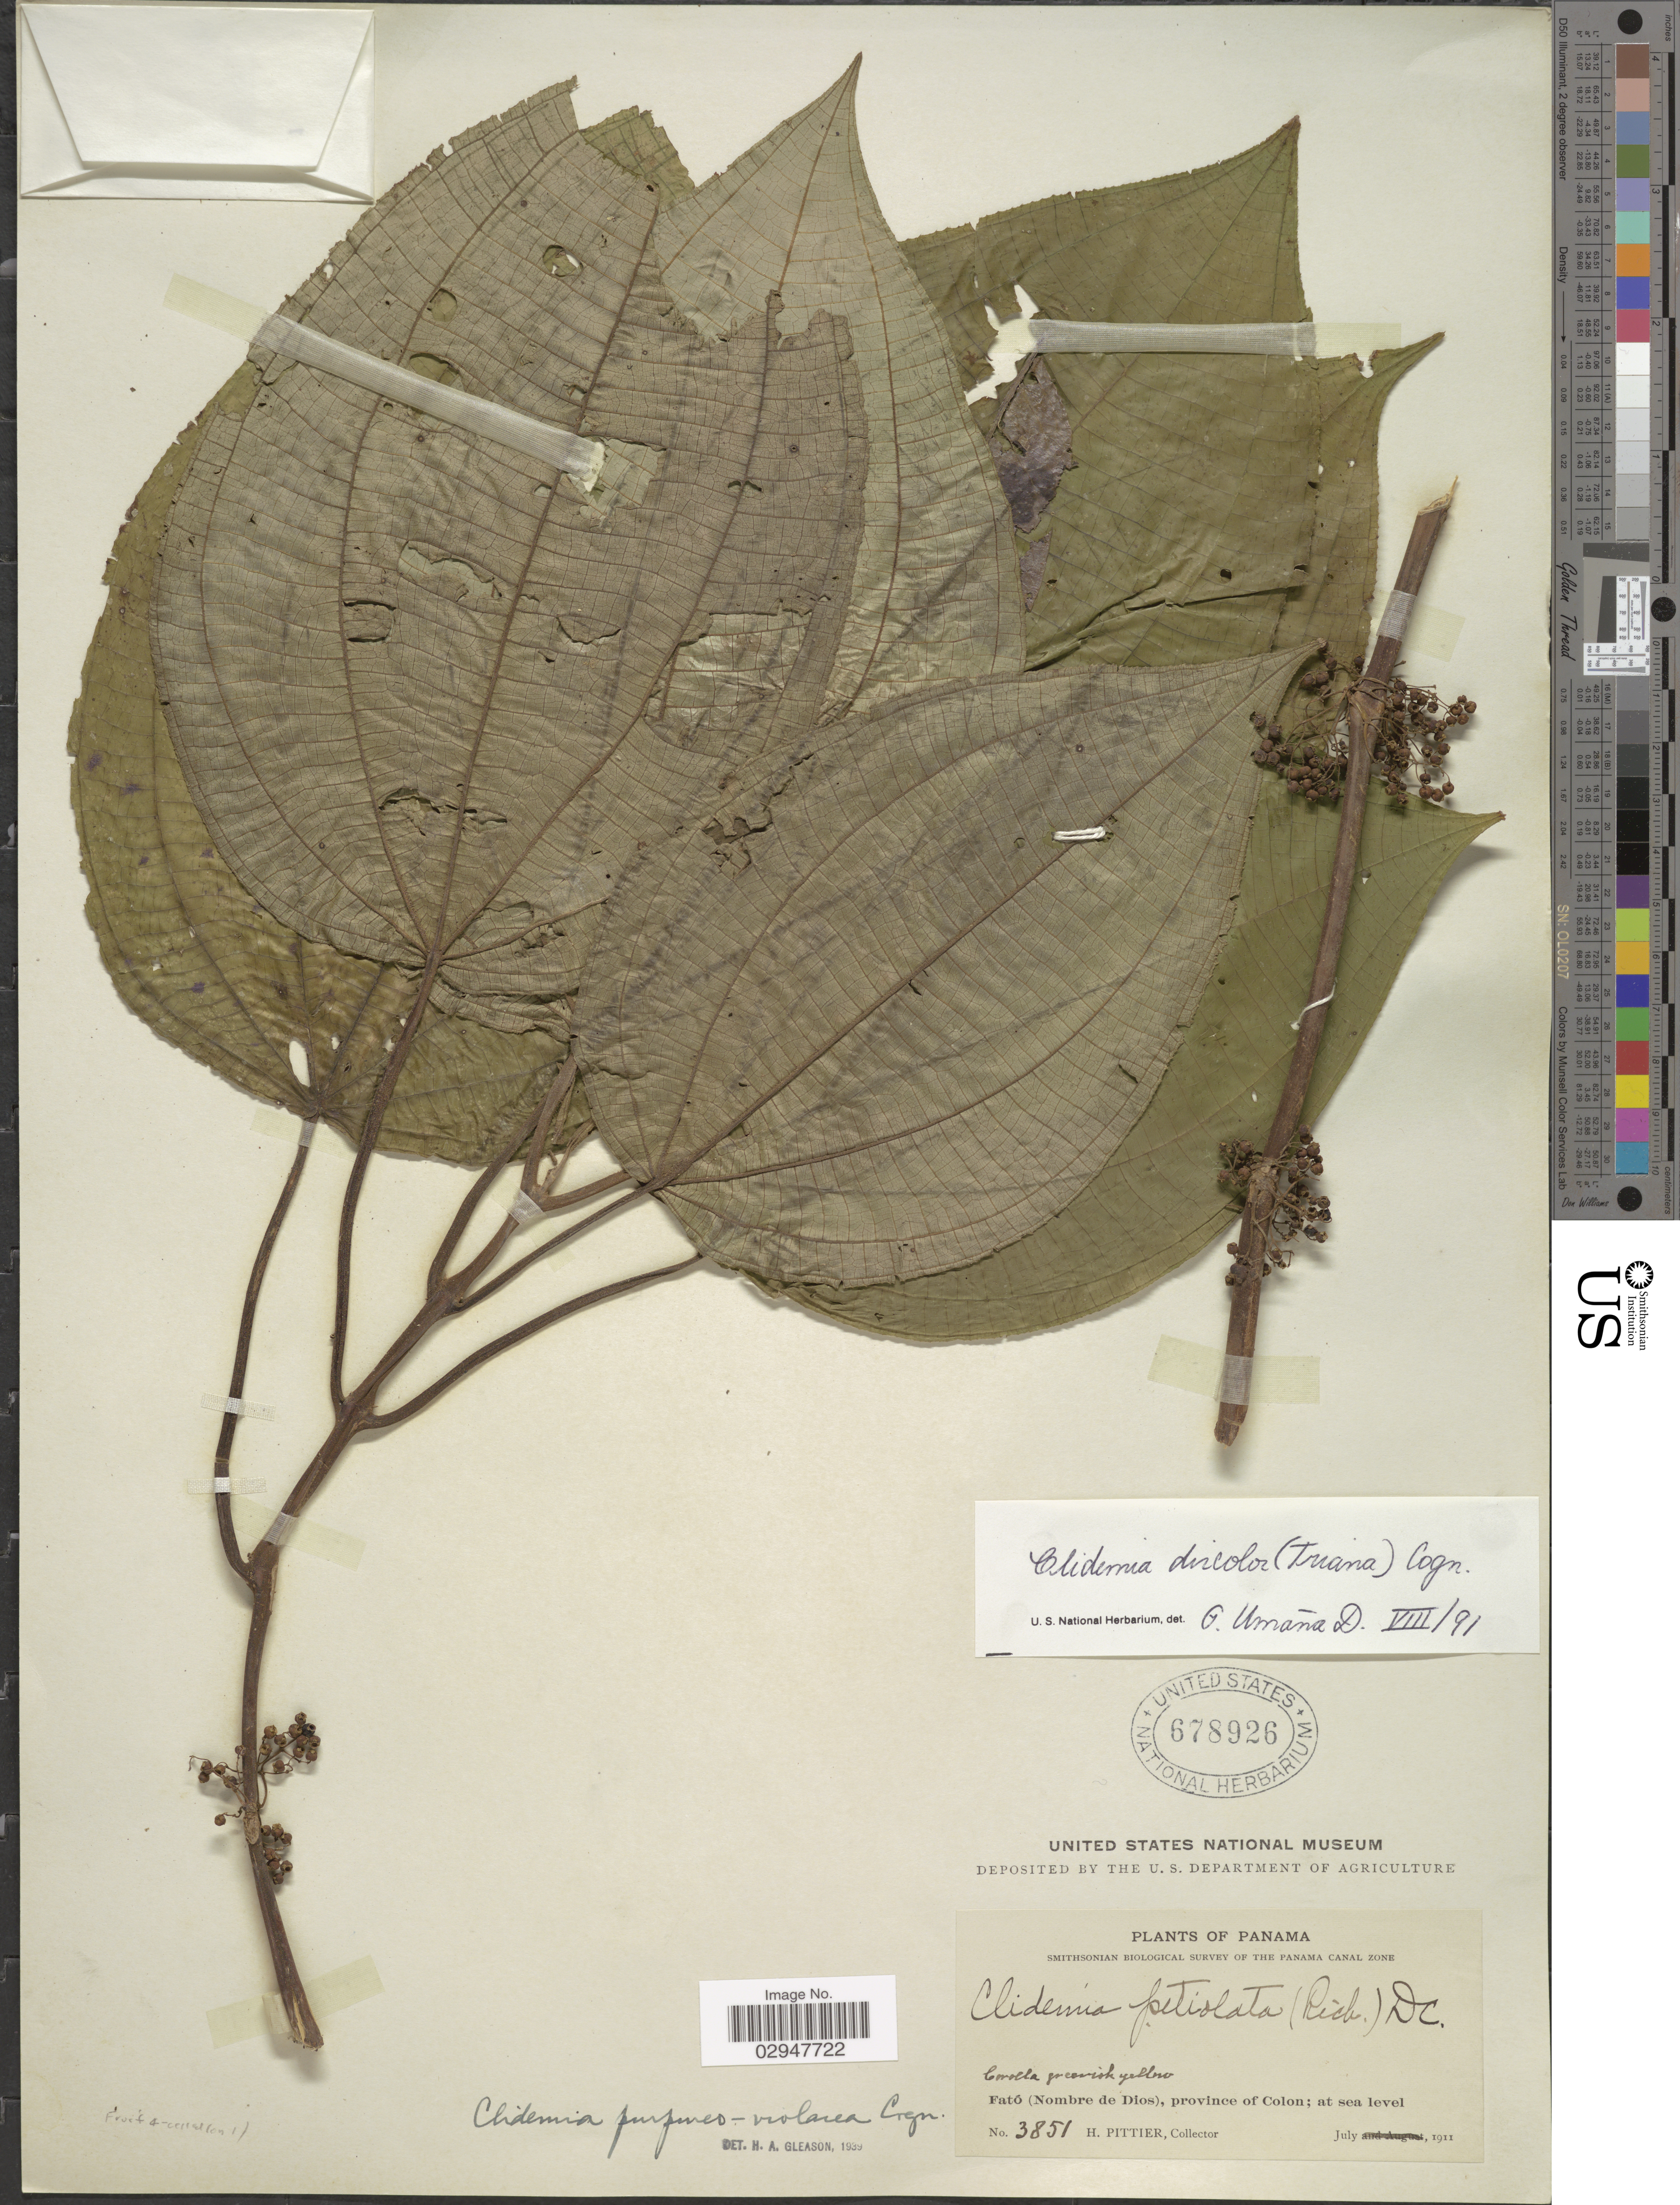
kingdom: Plantae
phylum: Tracheophyta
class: Magnoliopsida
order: Myrtales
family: Melastomataceae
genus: Clidemia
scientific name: Clidemia discolor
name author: (Triana) Cogn.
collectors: H. F. Pittier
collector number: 3851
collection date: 1911-07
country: Panama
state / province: Colón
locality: Fató (Nombre de Dios), province of Colon.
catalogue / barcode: US 678926